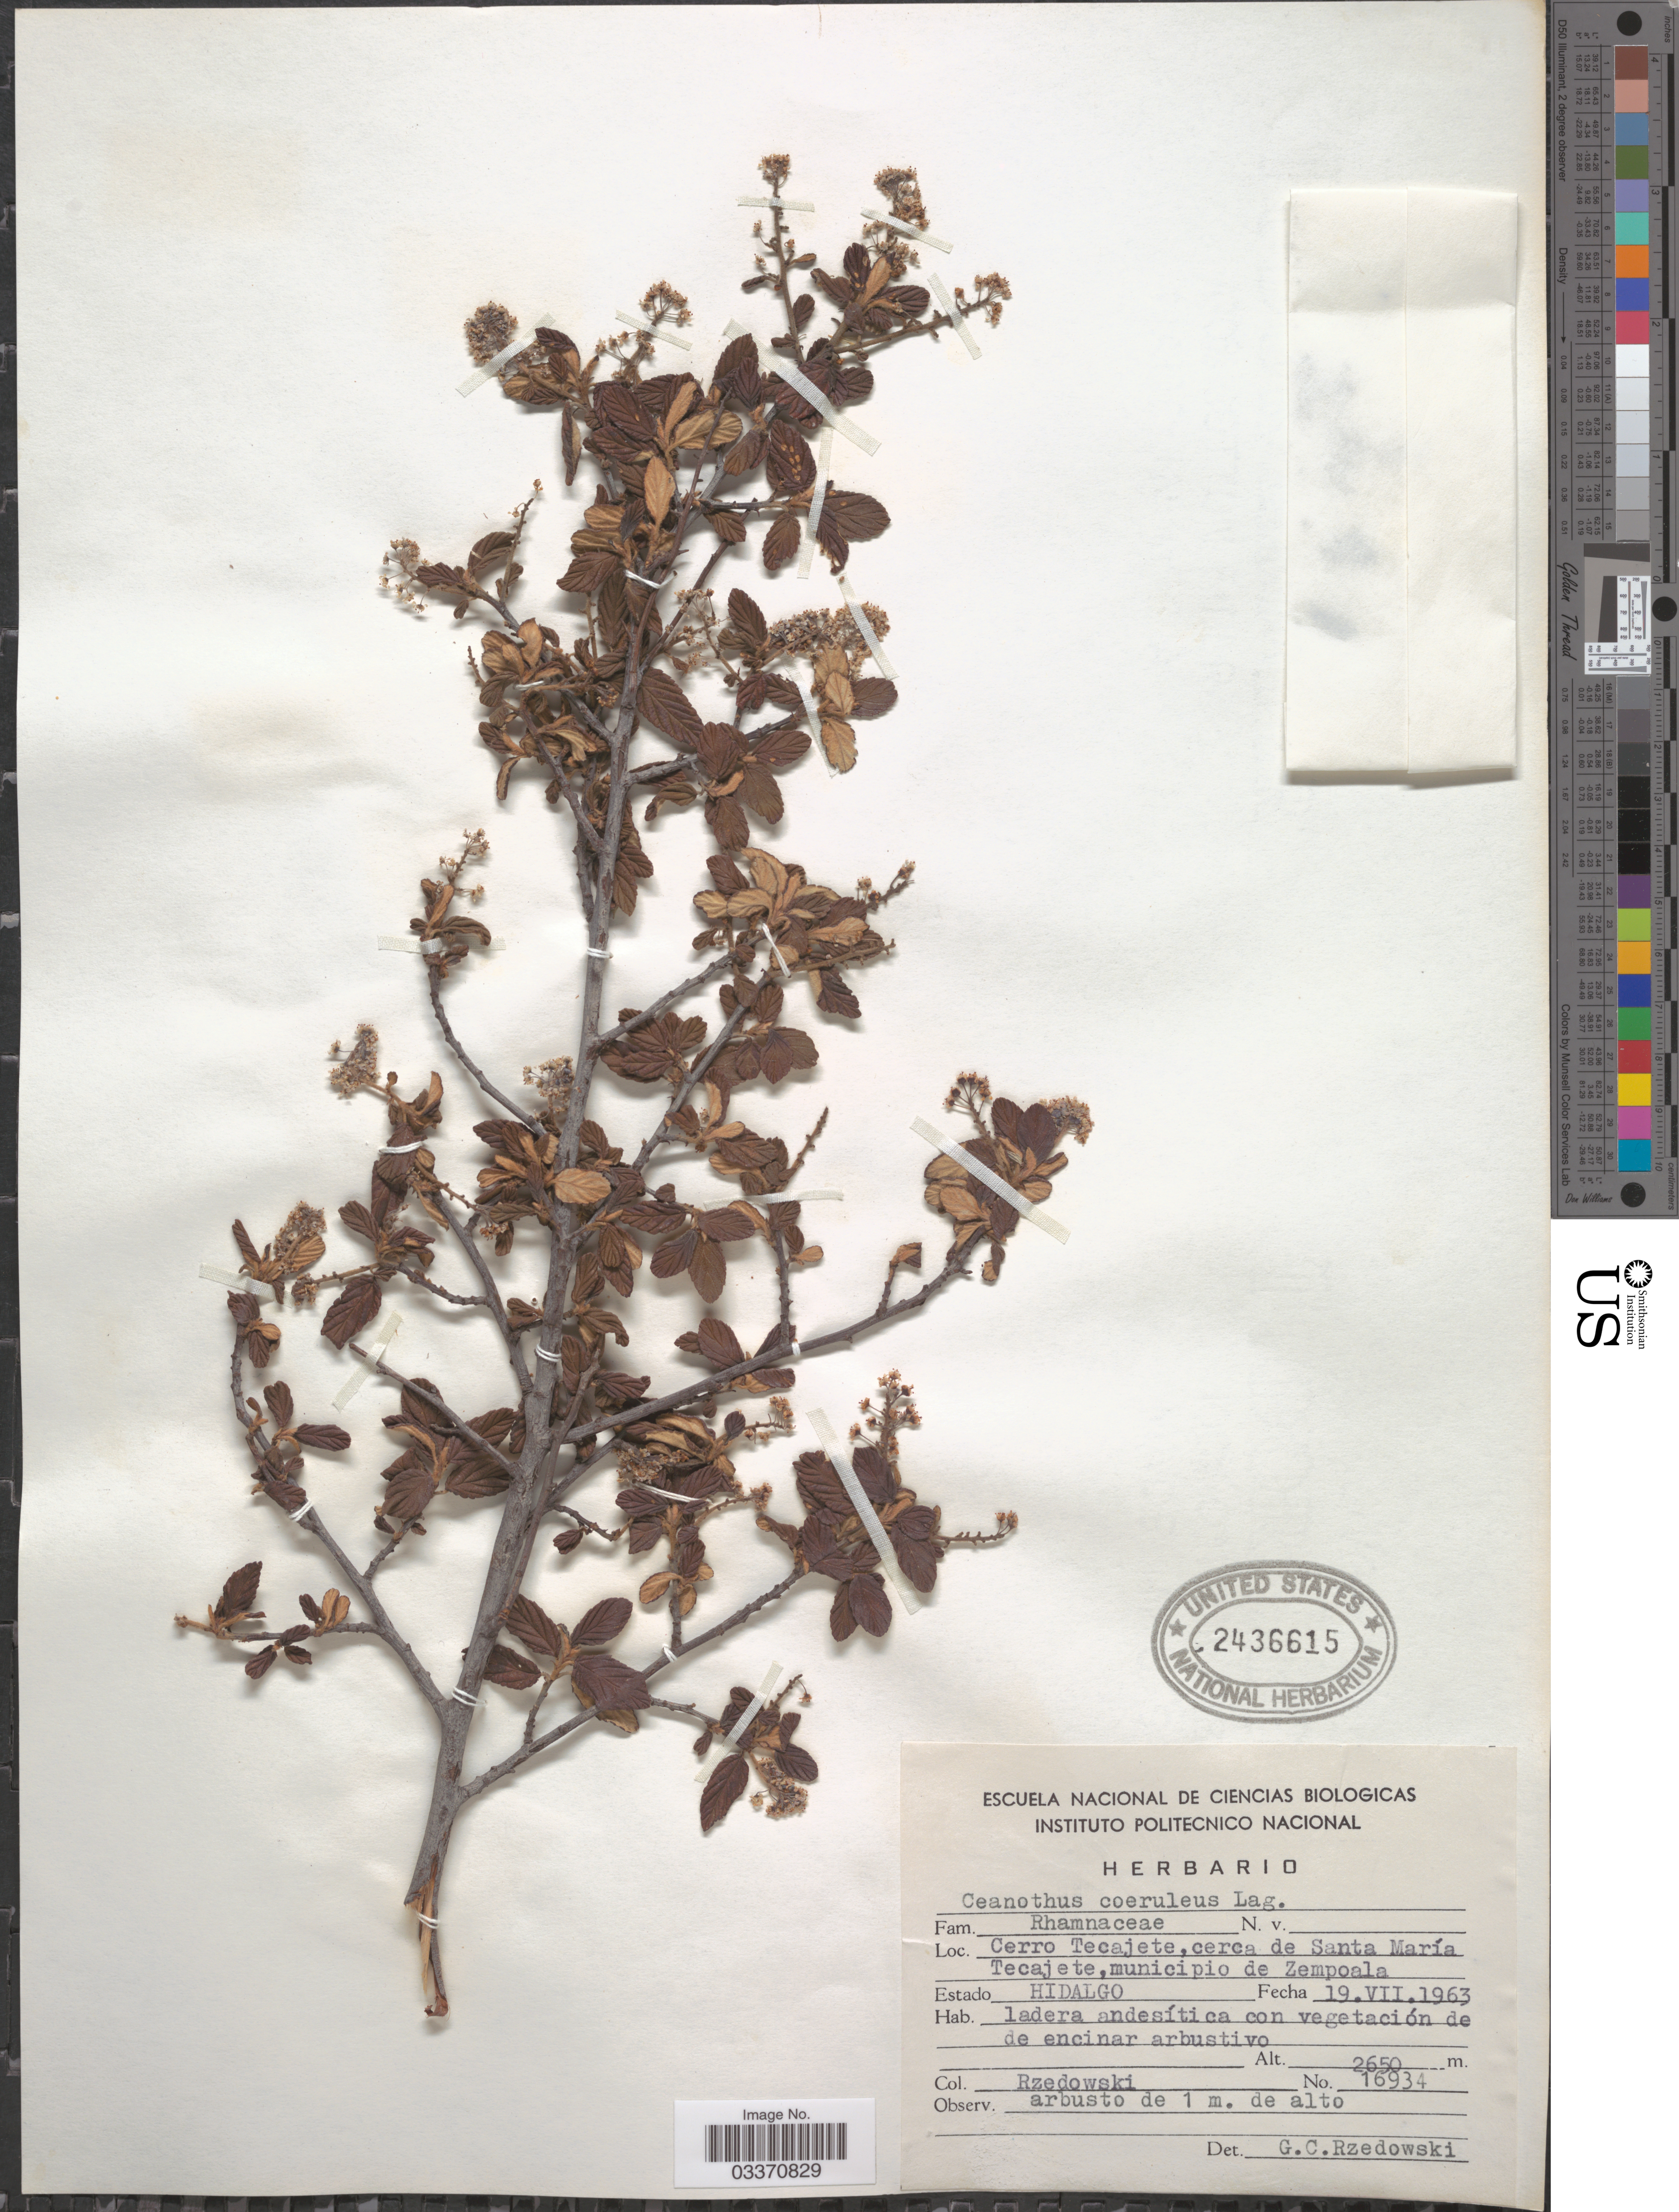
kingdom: Plantae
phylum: Tracheophyta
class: Magnoliopsida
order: Rosales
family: Rhamnaceae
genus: Ceanothus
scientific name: Ceanothus caeruleus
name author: Lag.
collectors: Rzedowski, --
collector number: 16934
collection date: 1963-07-19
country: Mexico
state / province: Hidalgo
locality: Cerro Tecajete, cerca de Santa María Tecajete, municipio de Zempoala.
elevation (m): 2650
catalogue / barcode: US 2436615